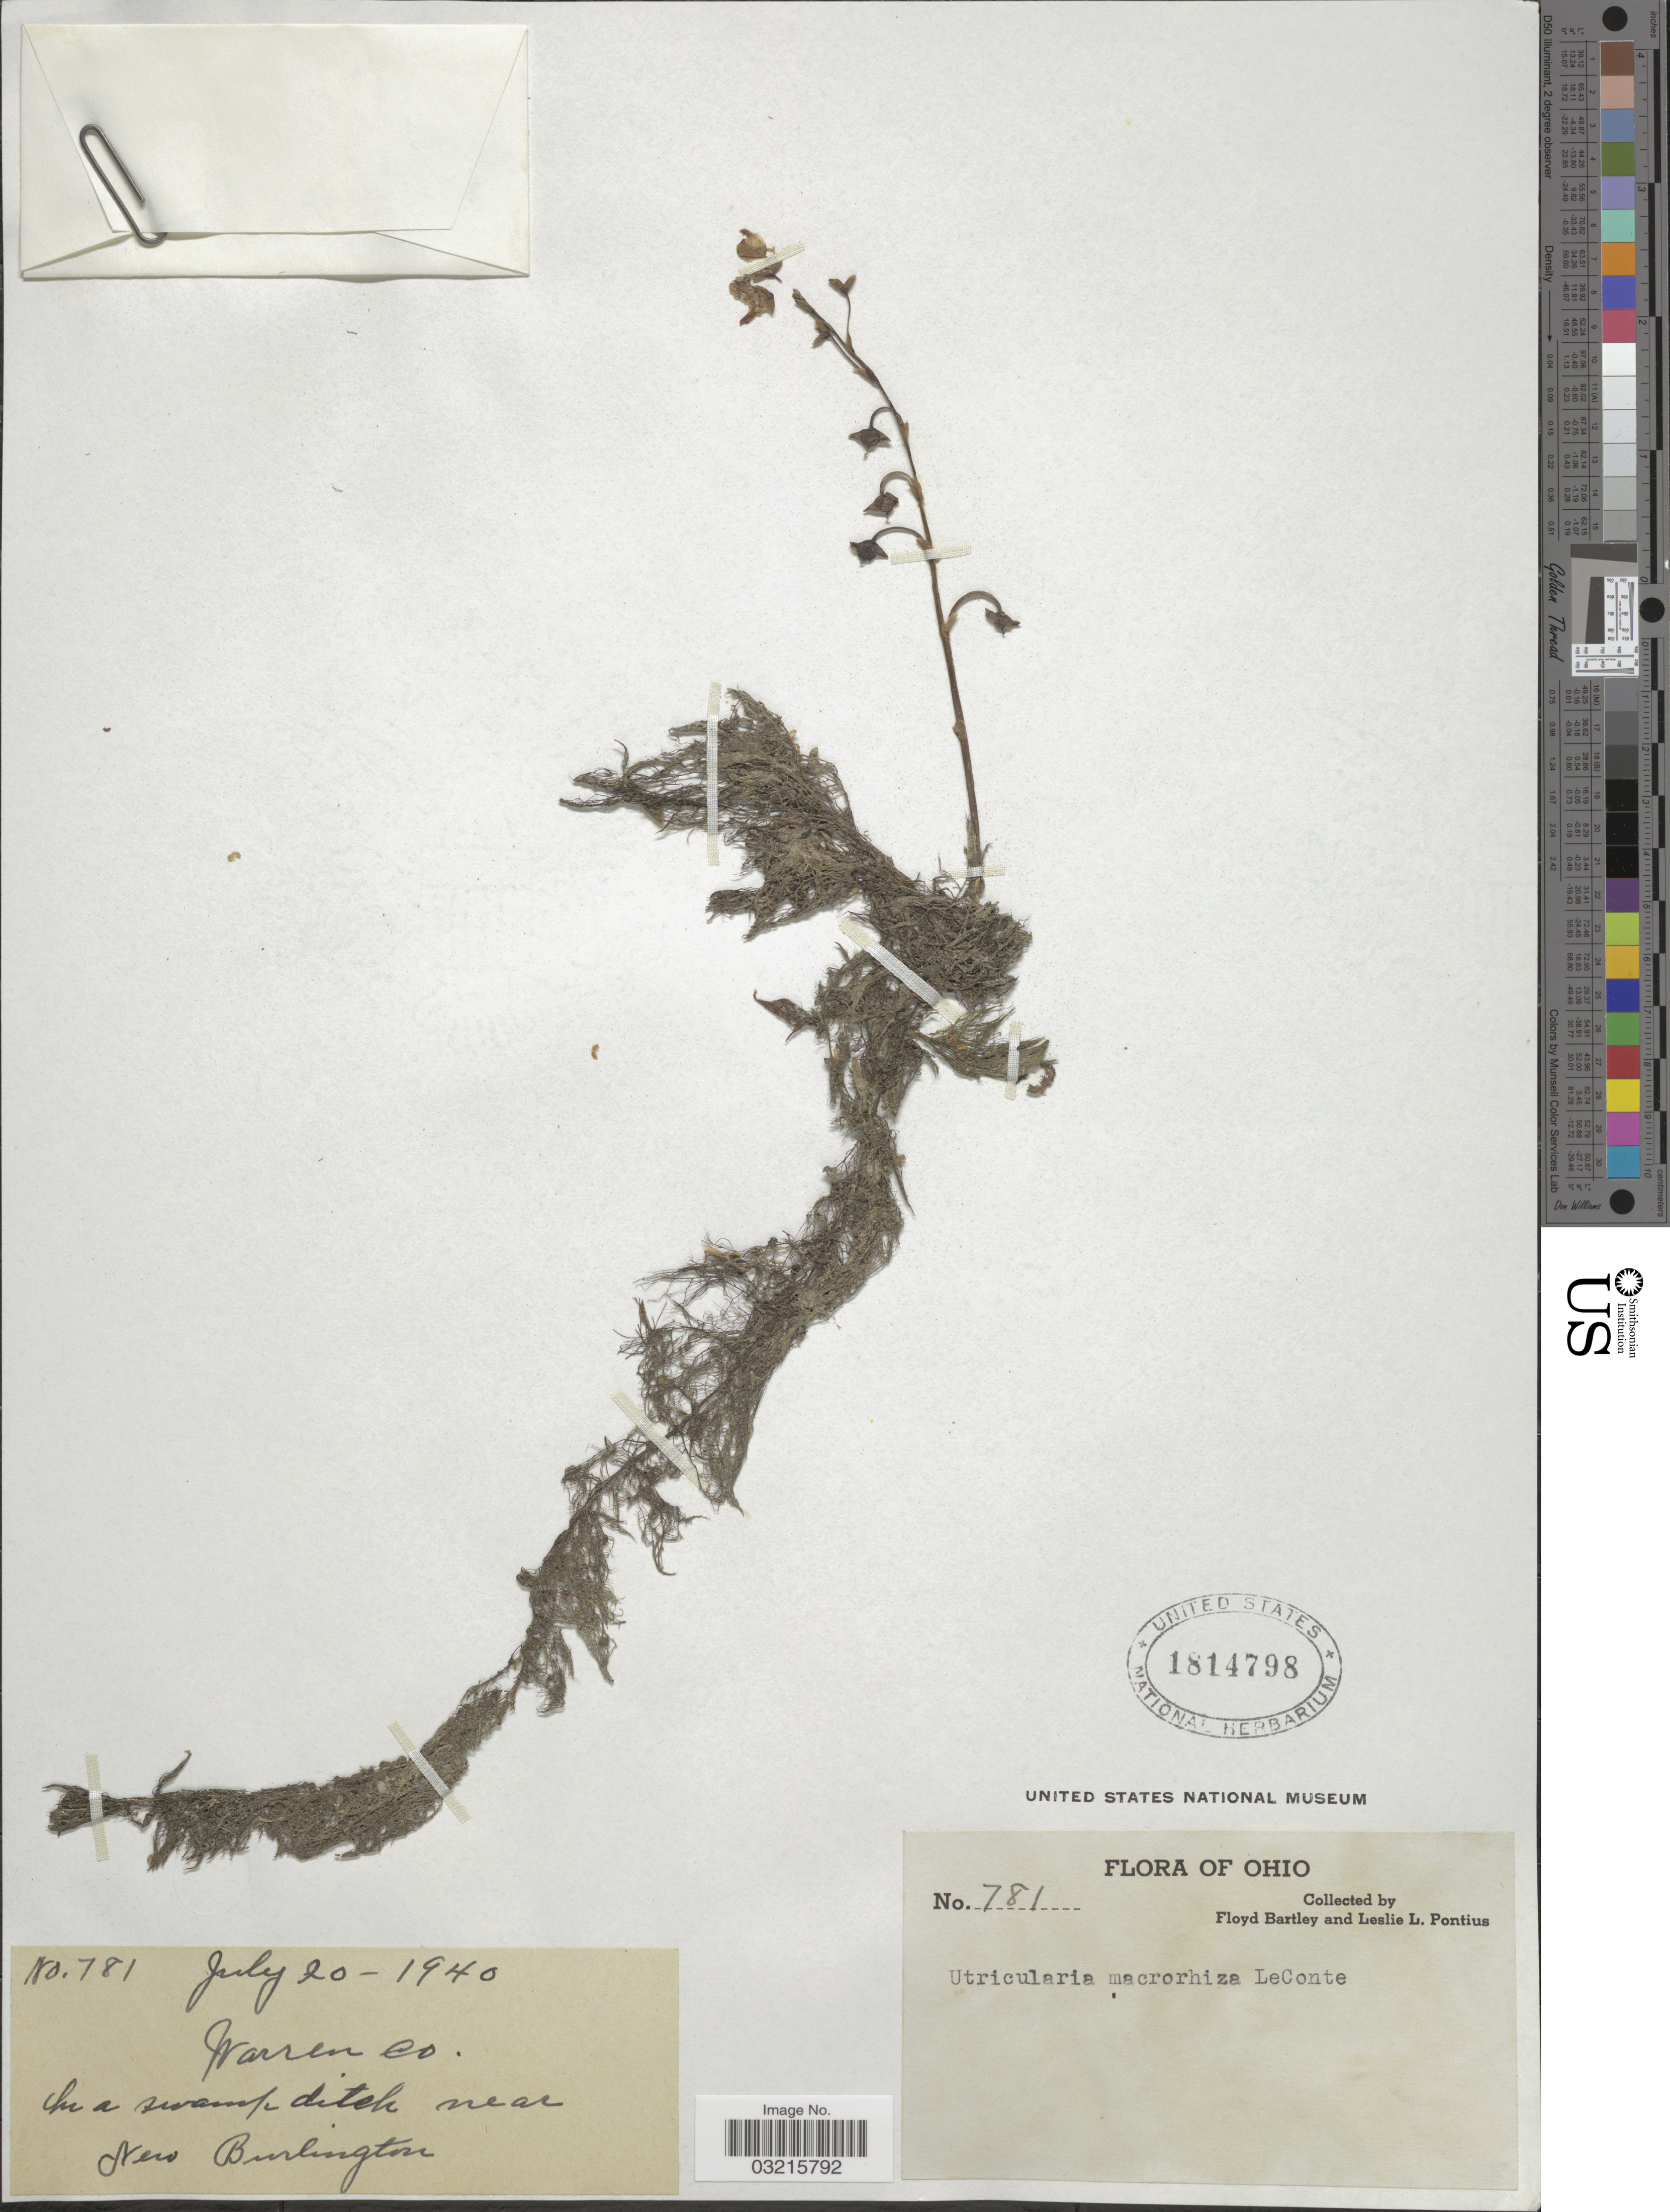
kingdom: Plantae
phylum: Tracheophyta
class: Magnoliopsida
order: Lamiales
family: Lentibulariaceae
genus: Utricularia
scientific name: Utricularia vulgaris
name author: L.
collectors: F. Bartley & L. Pontius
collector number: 781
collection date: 1940-07-20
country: United States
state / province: Ohio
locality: Warren Co. In a swamp ditch near New Burlington.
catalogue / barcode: US 1814798